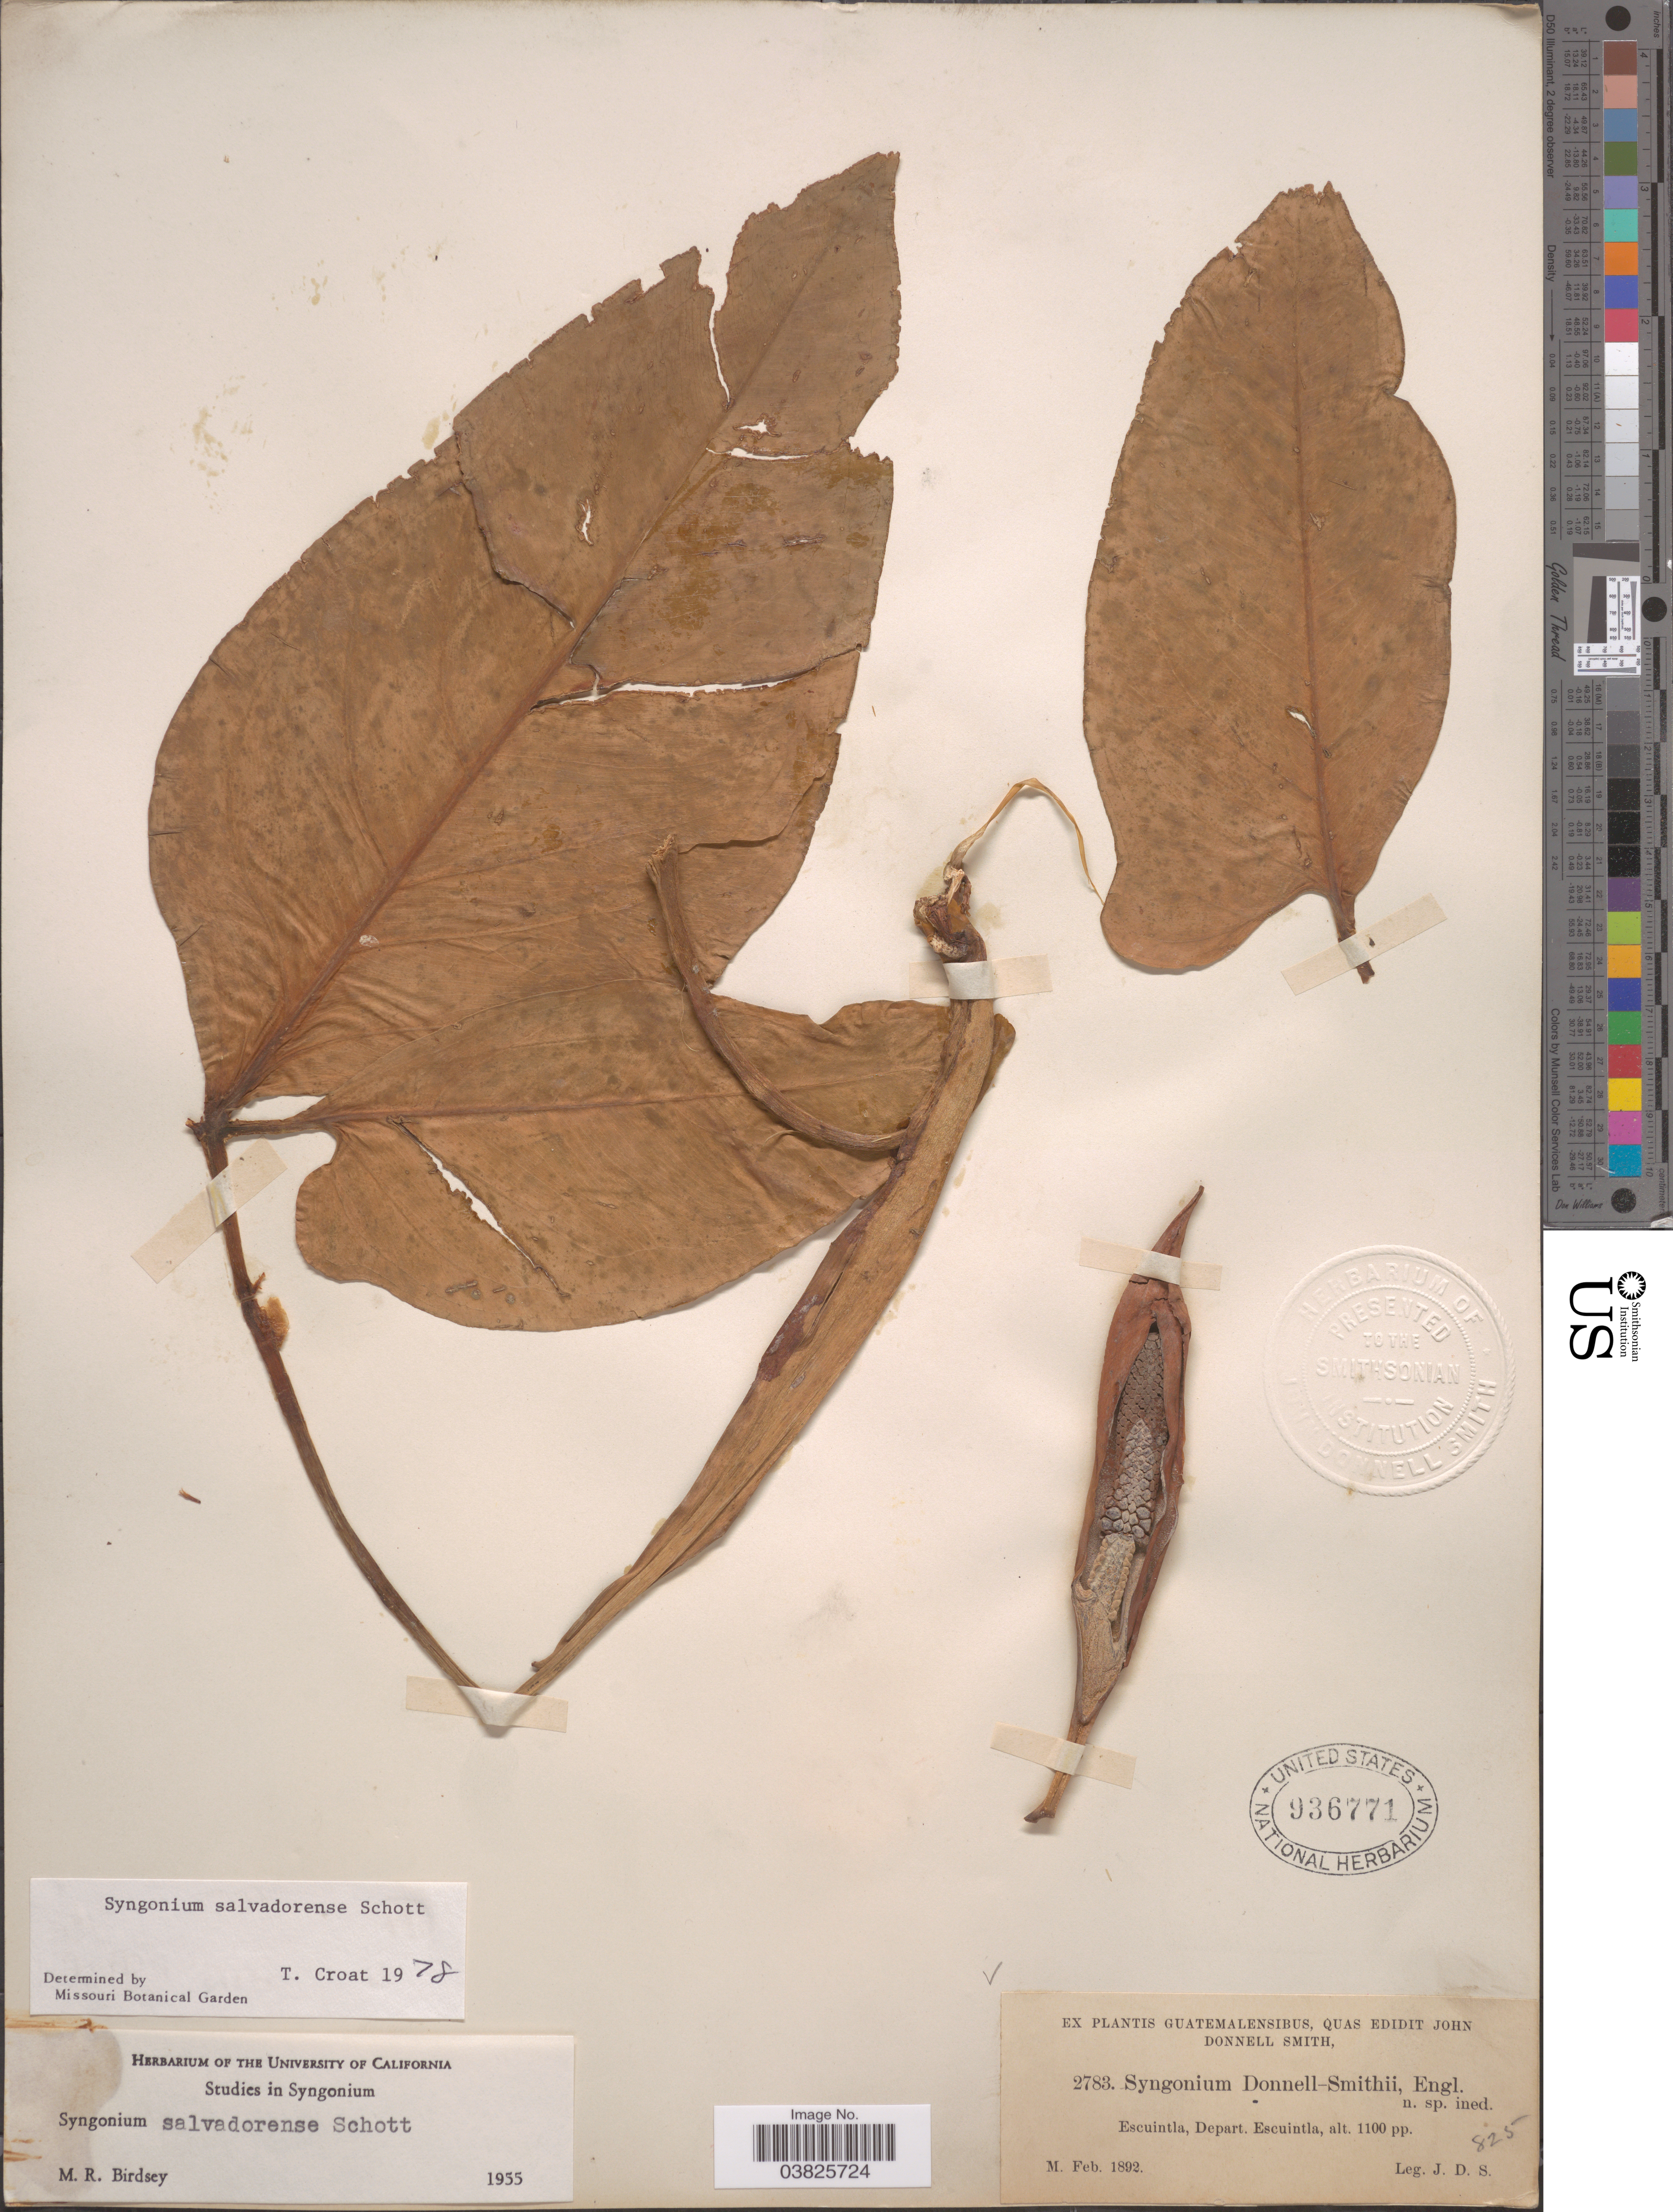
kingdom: Plantae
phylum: Tracheophyta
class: Liliopsida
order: Alismatales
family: Araceae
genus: Syngonium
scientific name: Syngonium salvadorense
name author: Schott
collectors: J. Donnell Smith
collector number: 2783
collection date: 1892-02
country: Guatemala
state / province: Escuintla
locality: Escuintla, Depart. Escuintla.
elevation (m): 335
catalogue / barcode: US 936771